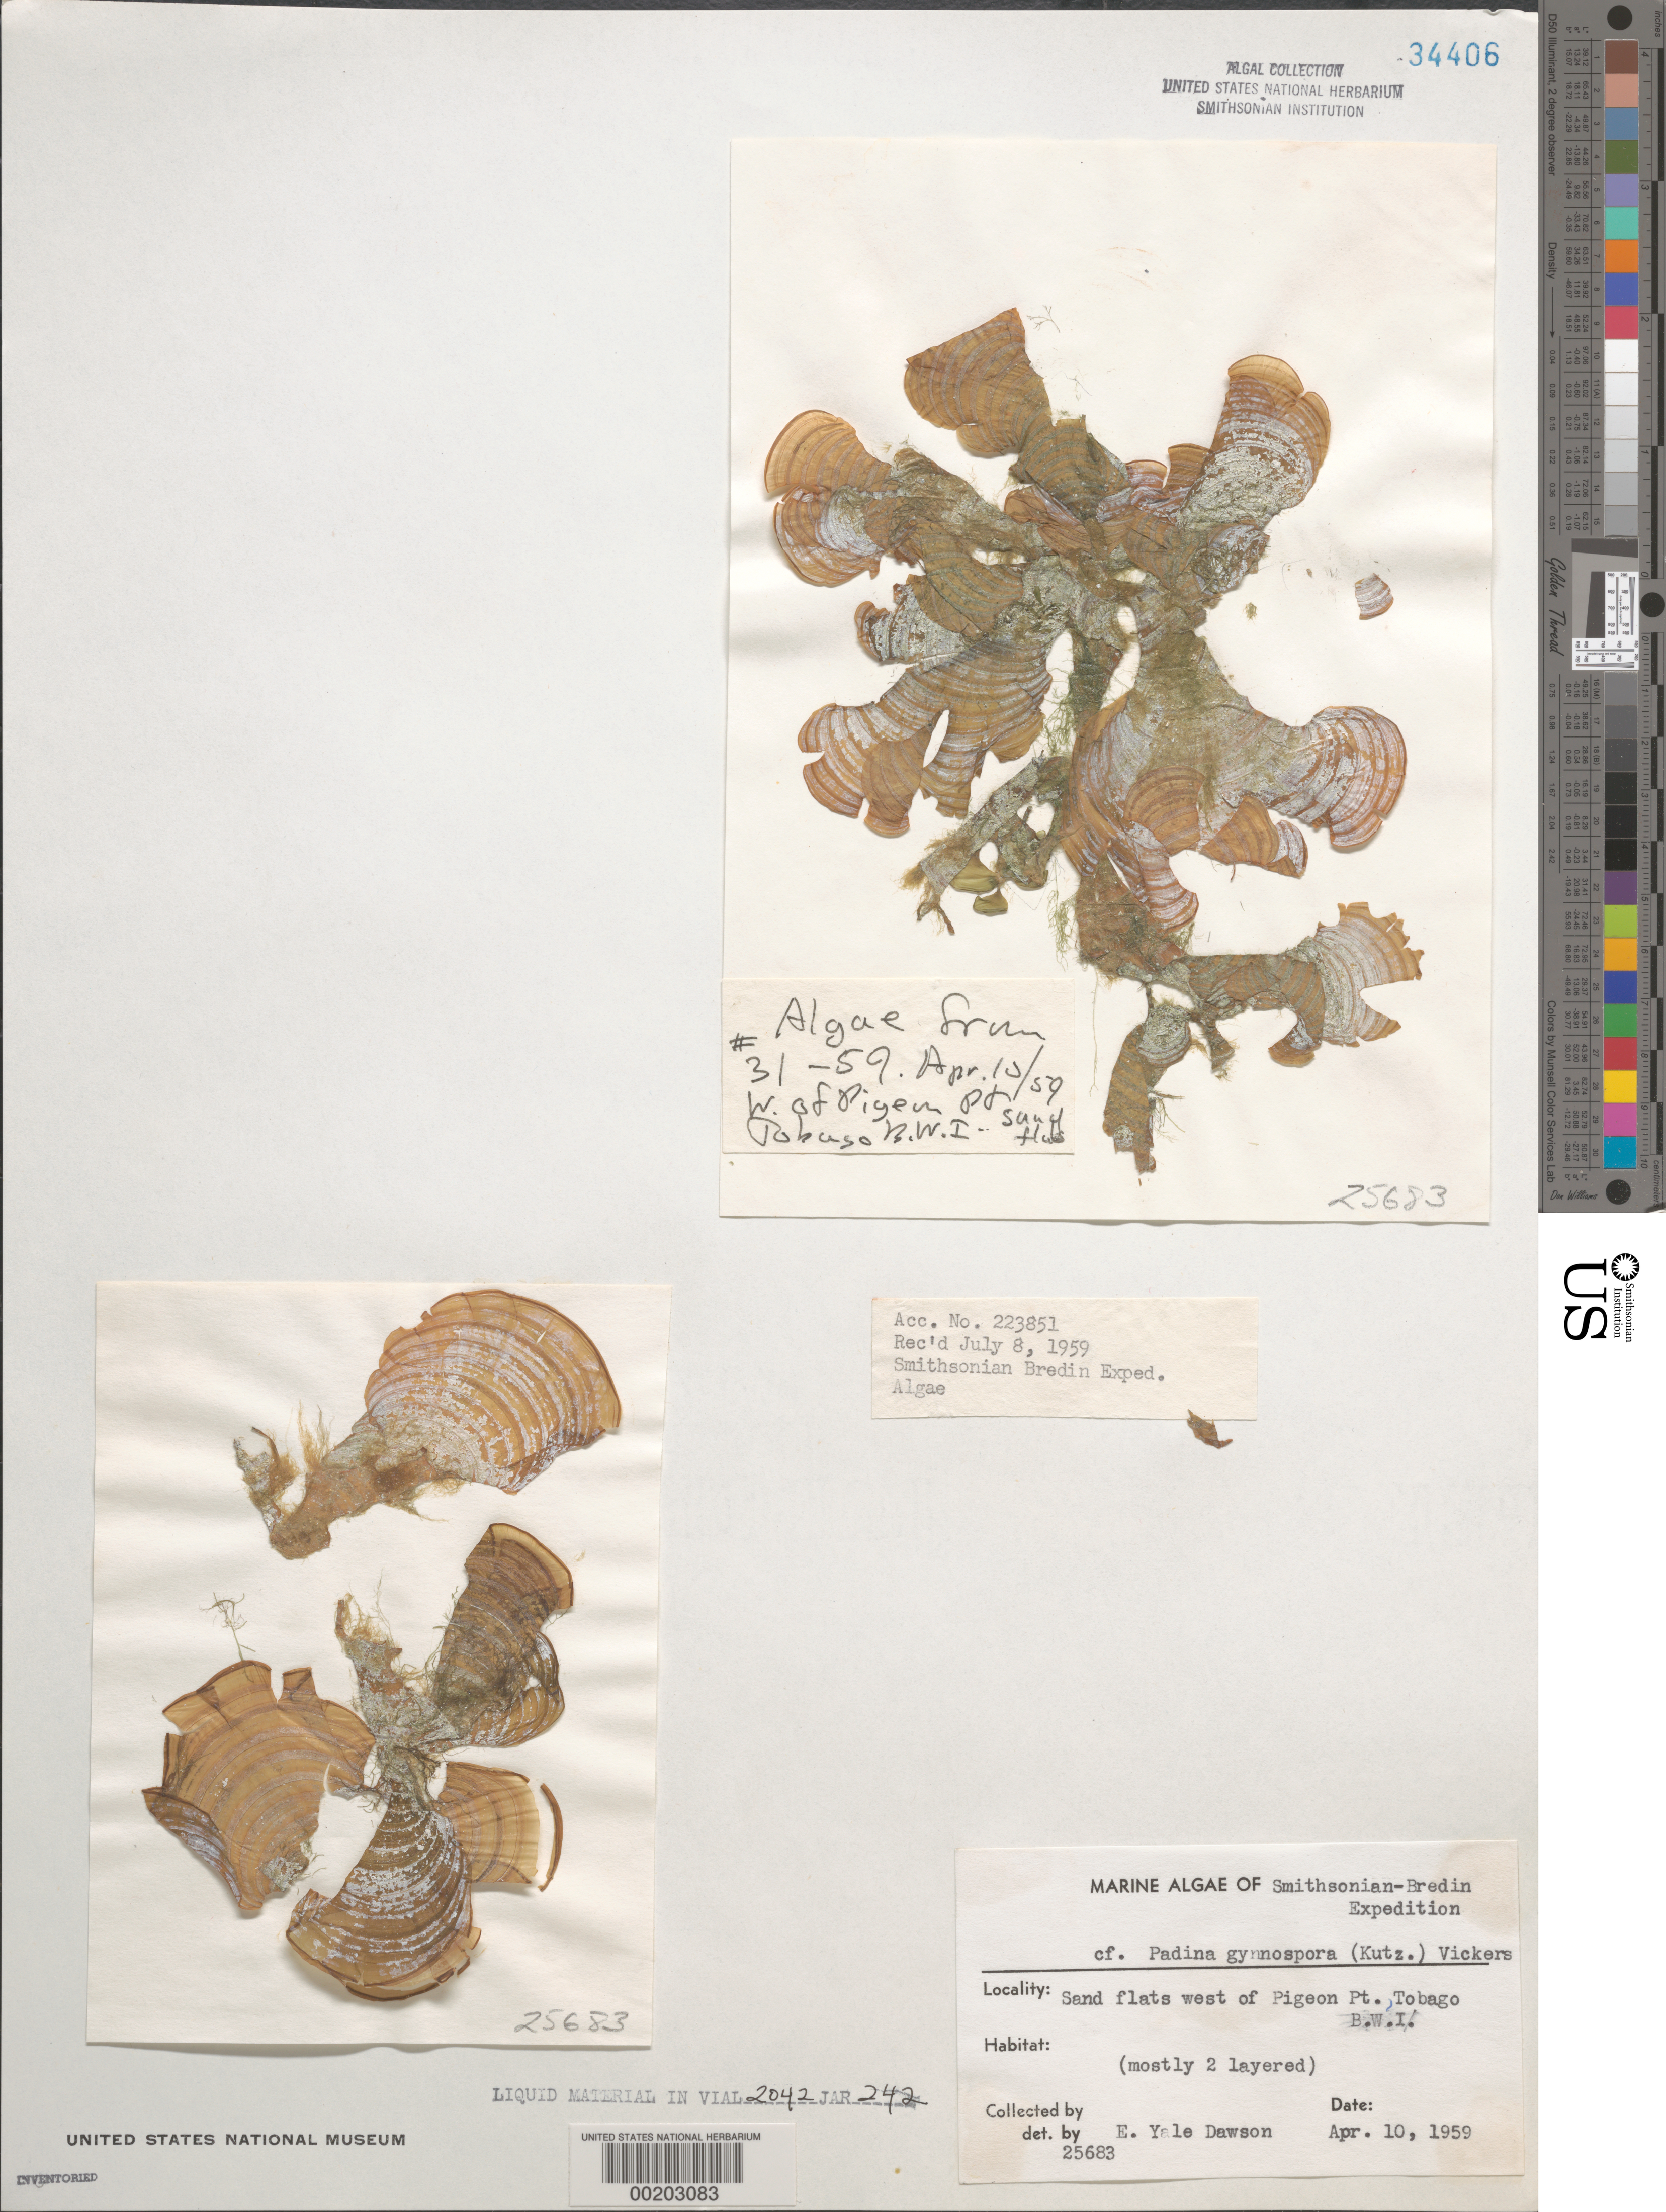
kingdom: Chromista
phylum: Ochrophyta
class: Phaeophyceae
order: Dictyotales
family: Dictyotaceae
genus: Padina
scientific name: Padina gymnospora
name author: (Kütz.) O.G. Sond.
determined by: Dawson, E. Y.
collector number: EYD 25683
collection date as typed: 10 Apr 1959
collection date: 1959-04-10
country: Trinidad and Tobago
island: Tobago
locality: West of Pigeon Point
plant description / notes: Smithsonian-Bredin Expedition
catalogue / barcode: US 34406